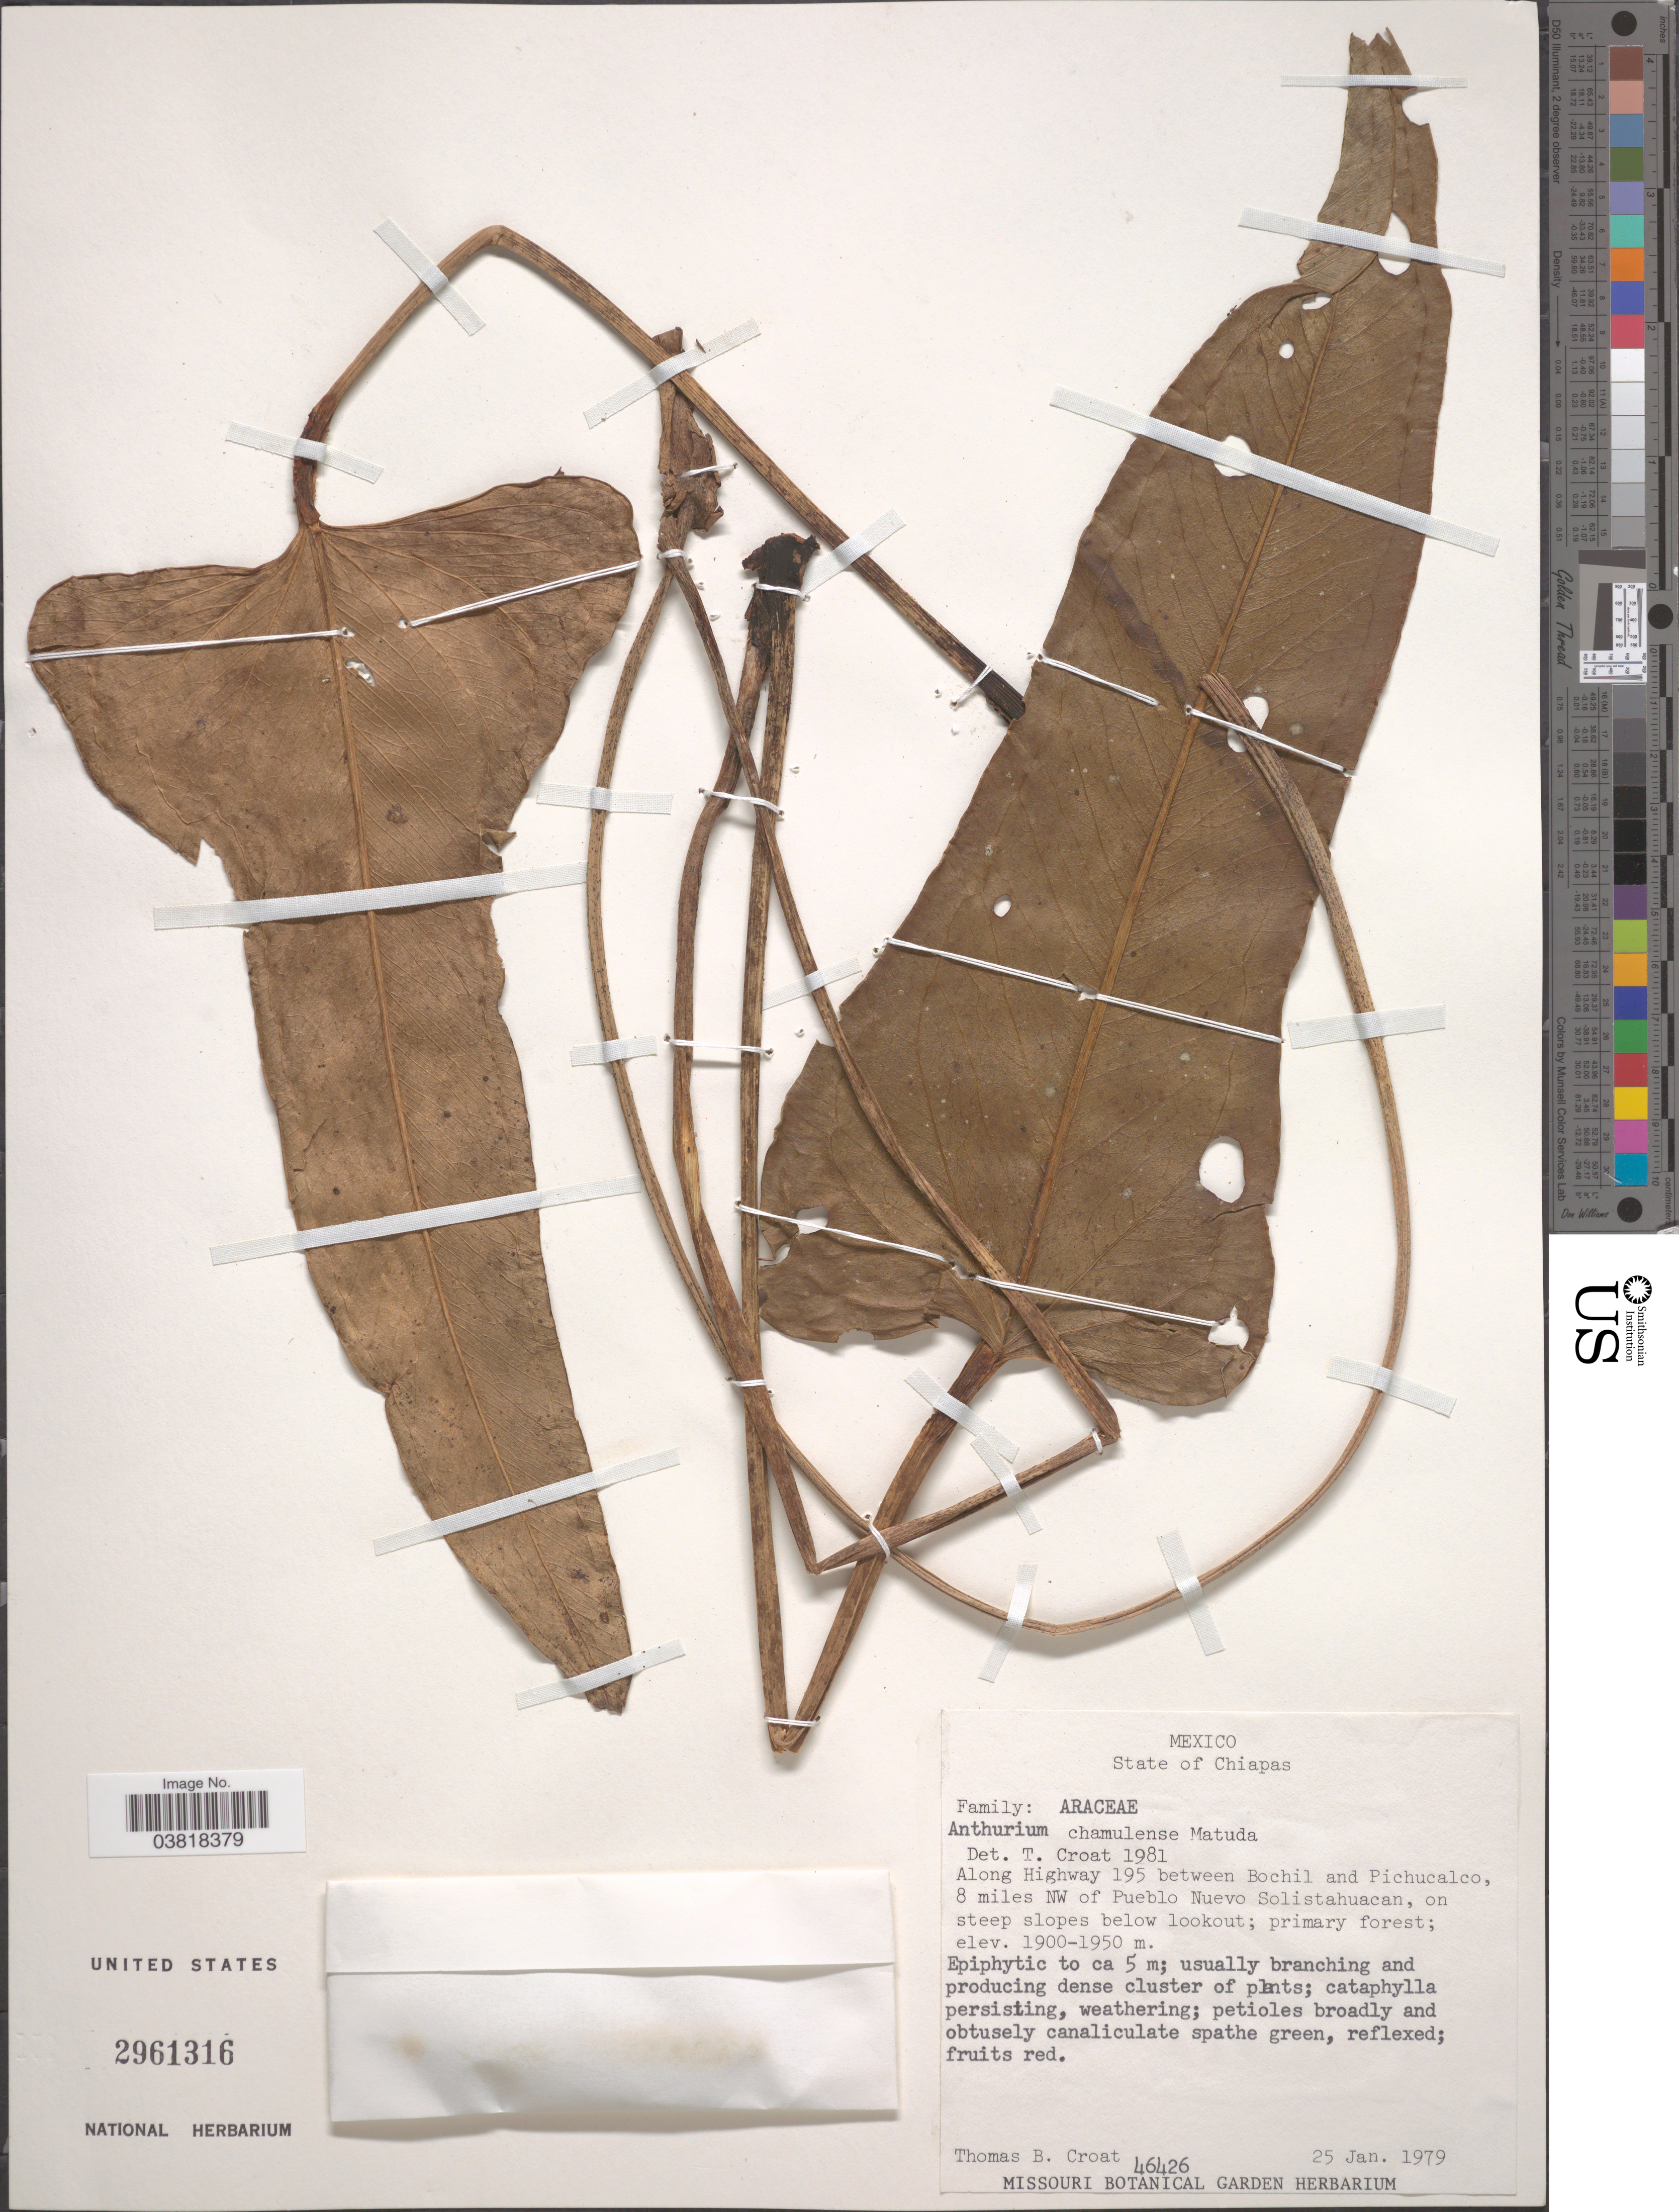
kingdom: Plantae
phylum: Tracheophyta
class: Liliopsida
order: Alismatales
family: Araceae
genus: Anthurium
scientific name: Anthurium chamulense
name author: Matuda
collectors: T. B. Croat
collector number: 46426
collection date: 1979-01-25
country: Mexico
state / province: Chiapas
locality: Along Highway 195 between Bochil and Pichucalco, 8 miles NW of Pueblo Nuevo Solistahuacan, on steep slopes below lookout.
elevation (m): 1900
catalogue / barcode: US 2961316